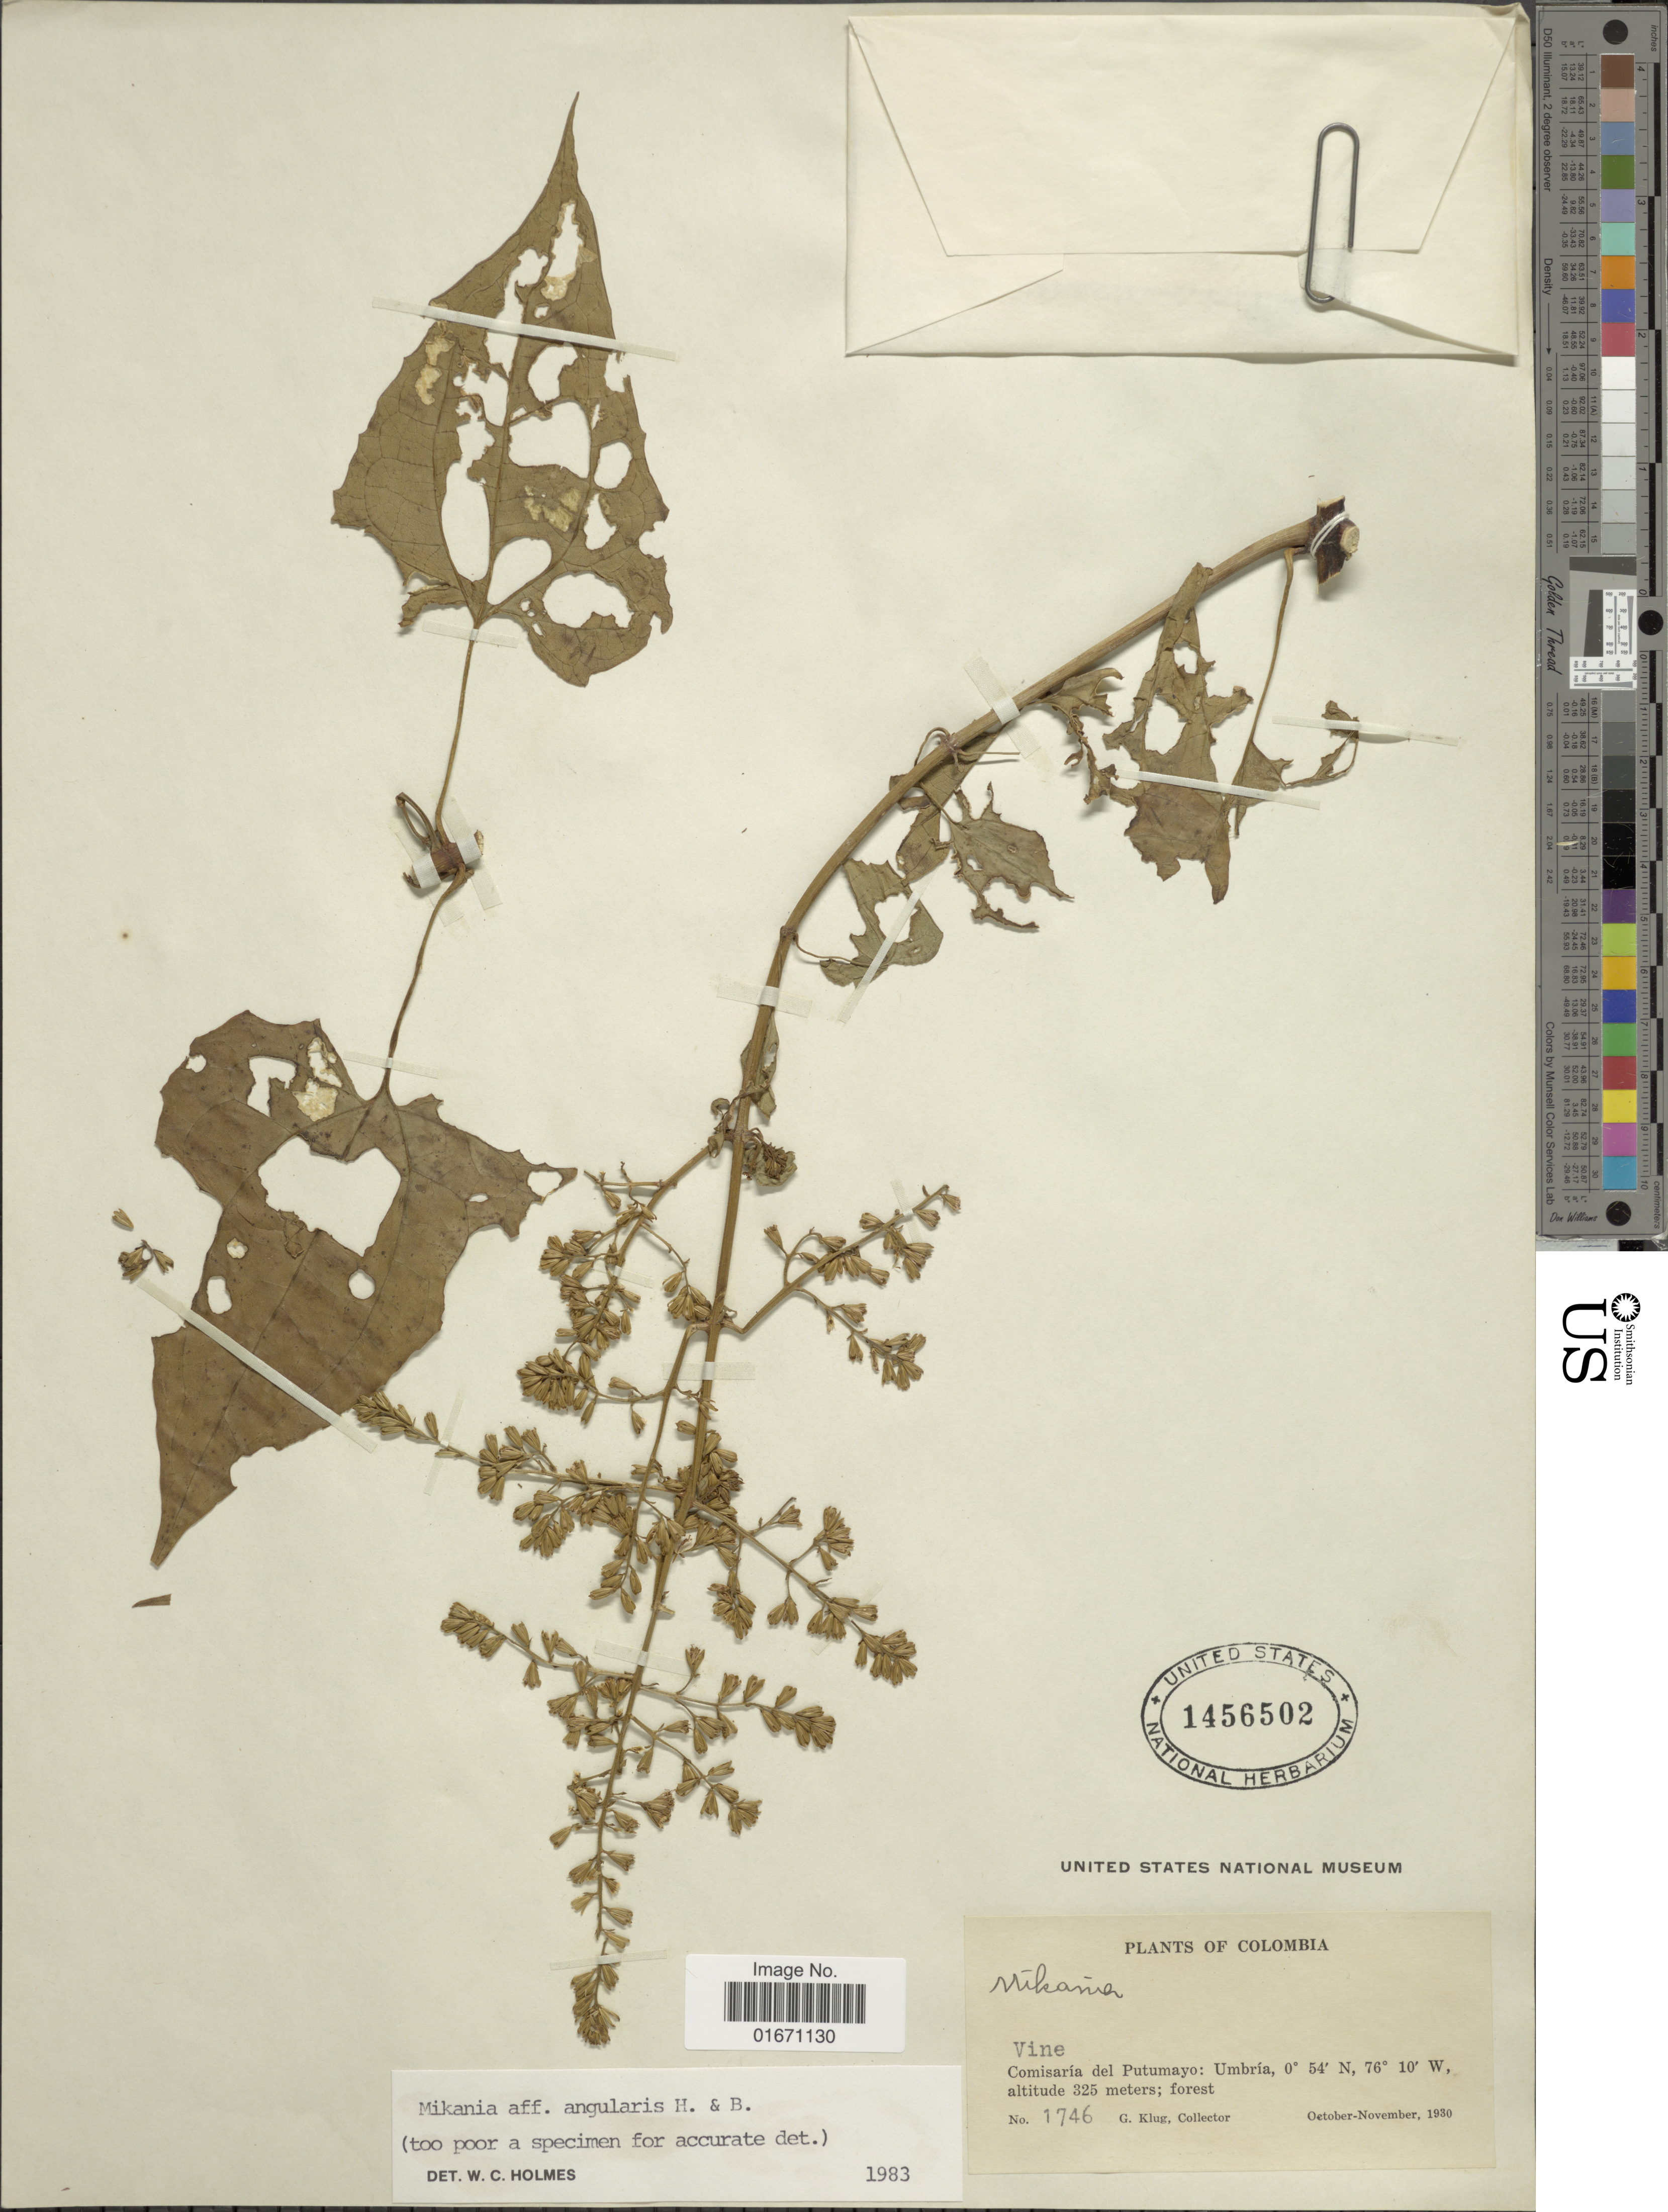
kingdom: Plantae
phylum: Tracheophyta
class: Magnoliopsida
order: Asterales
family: Asteraceae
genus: Mikania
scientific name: Mikania angularis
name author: Humb. & Bonpl.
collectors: G. Klug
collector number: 1746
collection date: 1930-10/1930-11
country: Colombia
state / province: Putumayo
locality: Umbria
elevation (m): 325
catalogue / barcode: US 1456502